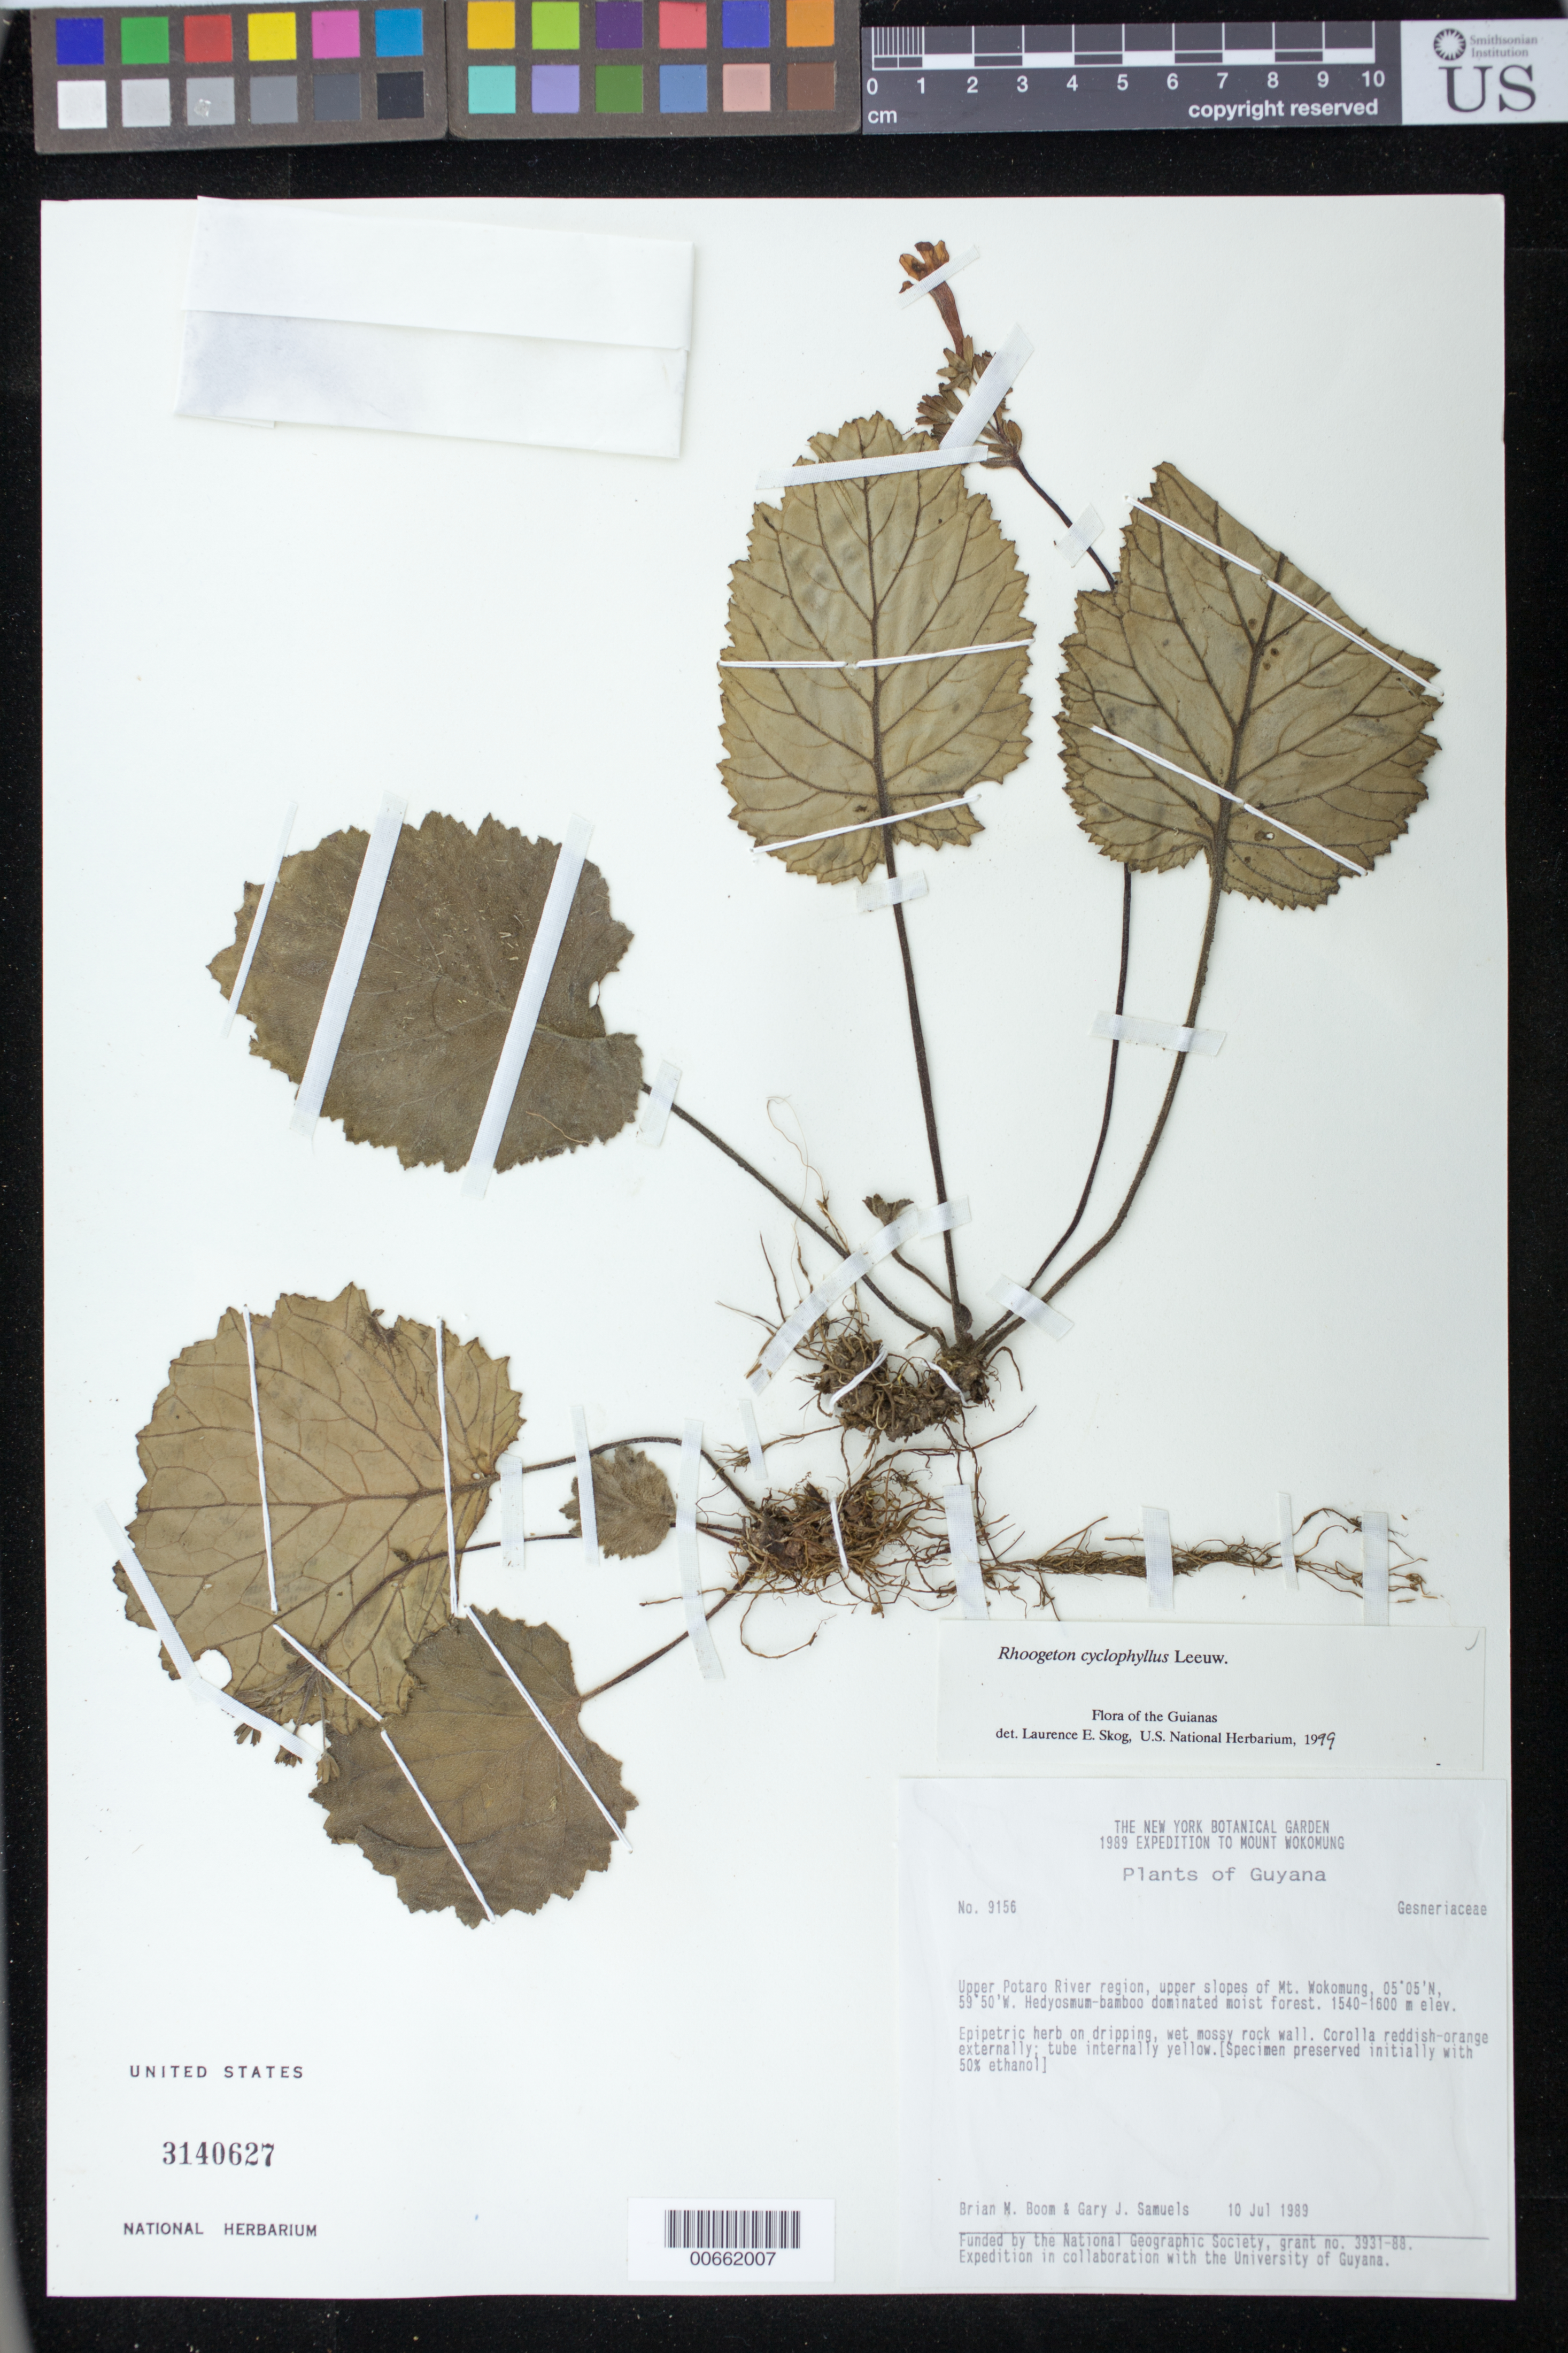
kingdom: Plantae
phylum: Tracheophyta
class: Magnoliopsida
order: Lamiales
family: Gesneriaceae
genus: Rhoogeton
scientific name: Rhoogeton cyclophyllus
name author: Leeuwenb.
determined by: Skog, Laurence E.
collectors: B. M. Boom & G. Samuels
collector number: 9156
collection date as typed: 10 Jul 1989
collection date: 1989-07-10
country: Guyana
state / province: Potaro-Siparuni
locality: Upper Potaro River region, upper slopes of Mt. Wokomung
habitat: Hedyosmum-bamboo dominated moist forest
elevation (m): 1540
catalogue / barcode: US 3140627